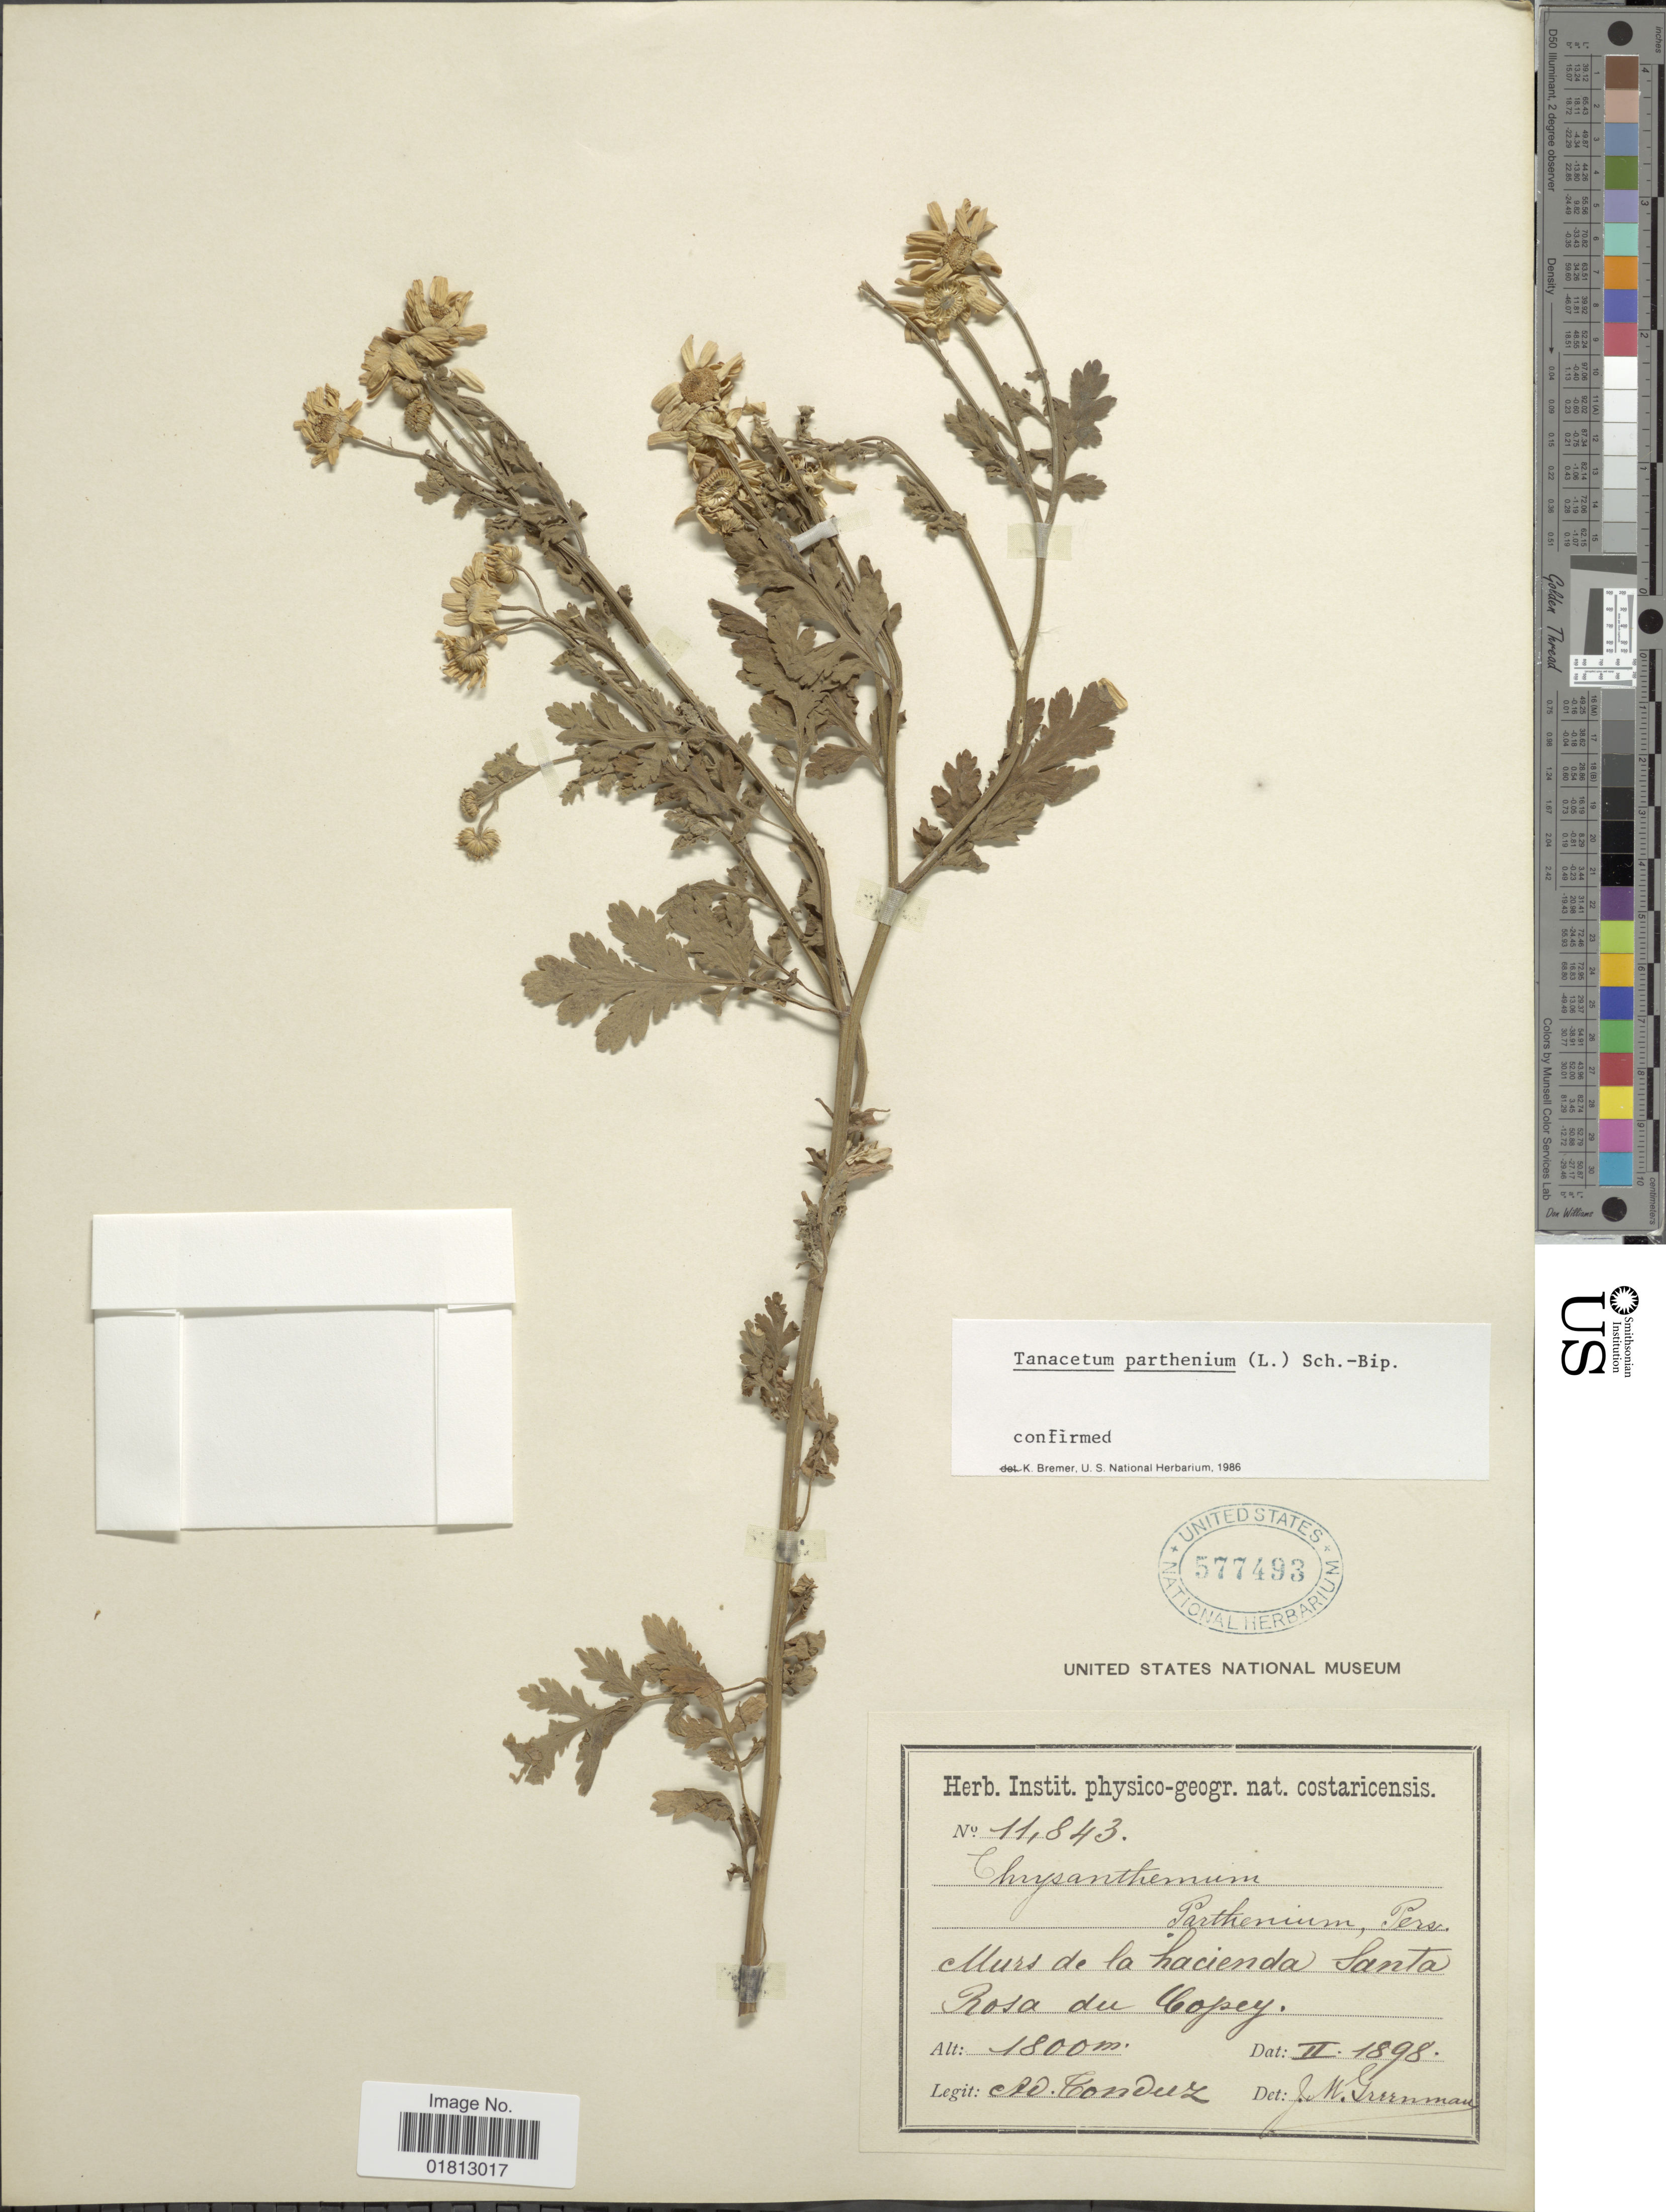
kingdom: Plantae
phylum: Tracheophyta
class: Magnoliopsida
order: Asterales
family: Asteraceae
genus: Tanacetum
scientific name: Tanacetum parthenium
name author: (L.) Sch. Bip.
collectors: A. Tonduz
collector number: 11843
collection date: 1898-02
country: Costa Rica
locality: Murs de la hacienda Santa Rosa du Copey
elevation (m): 1800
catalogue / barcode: US 577493